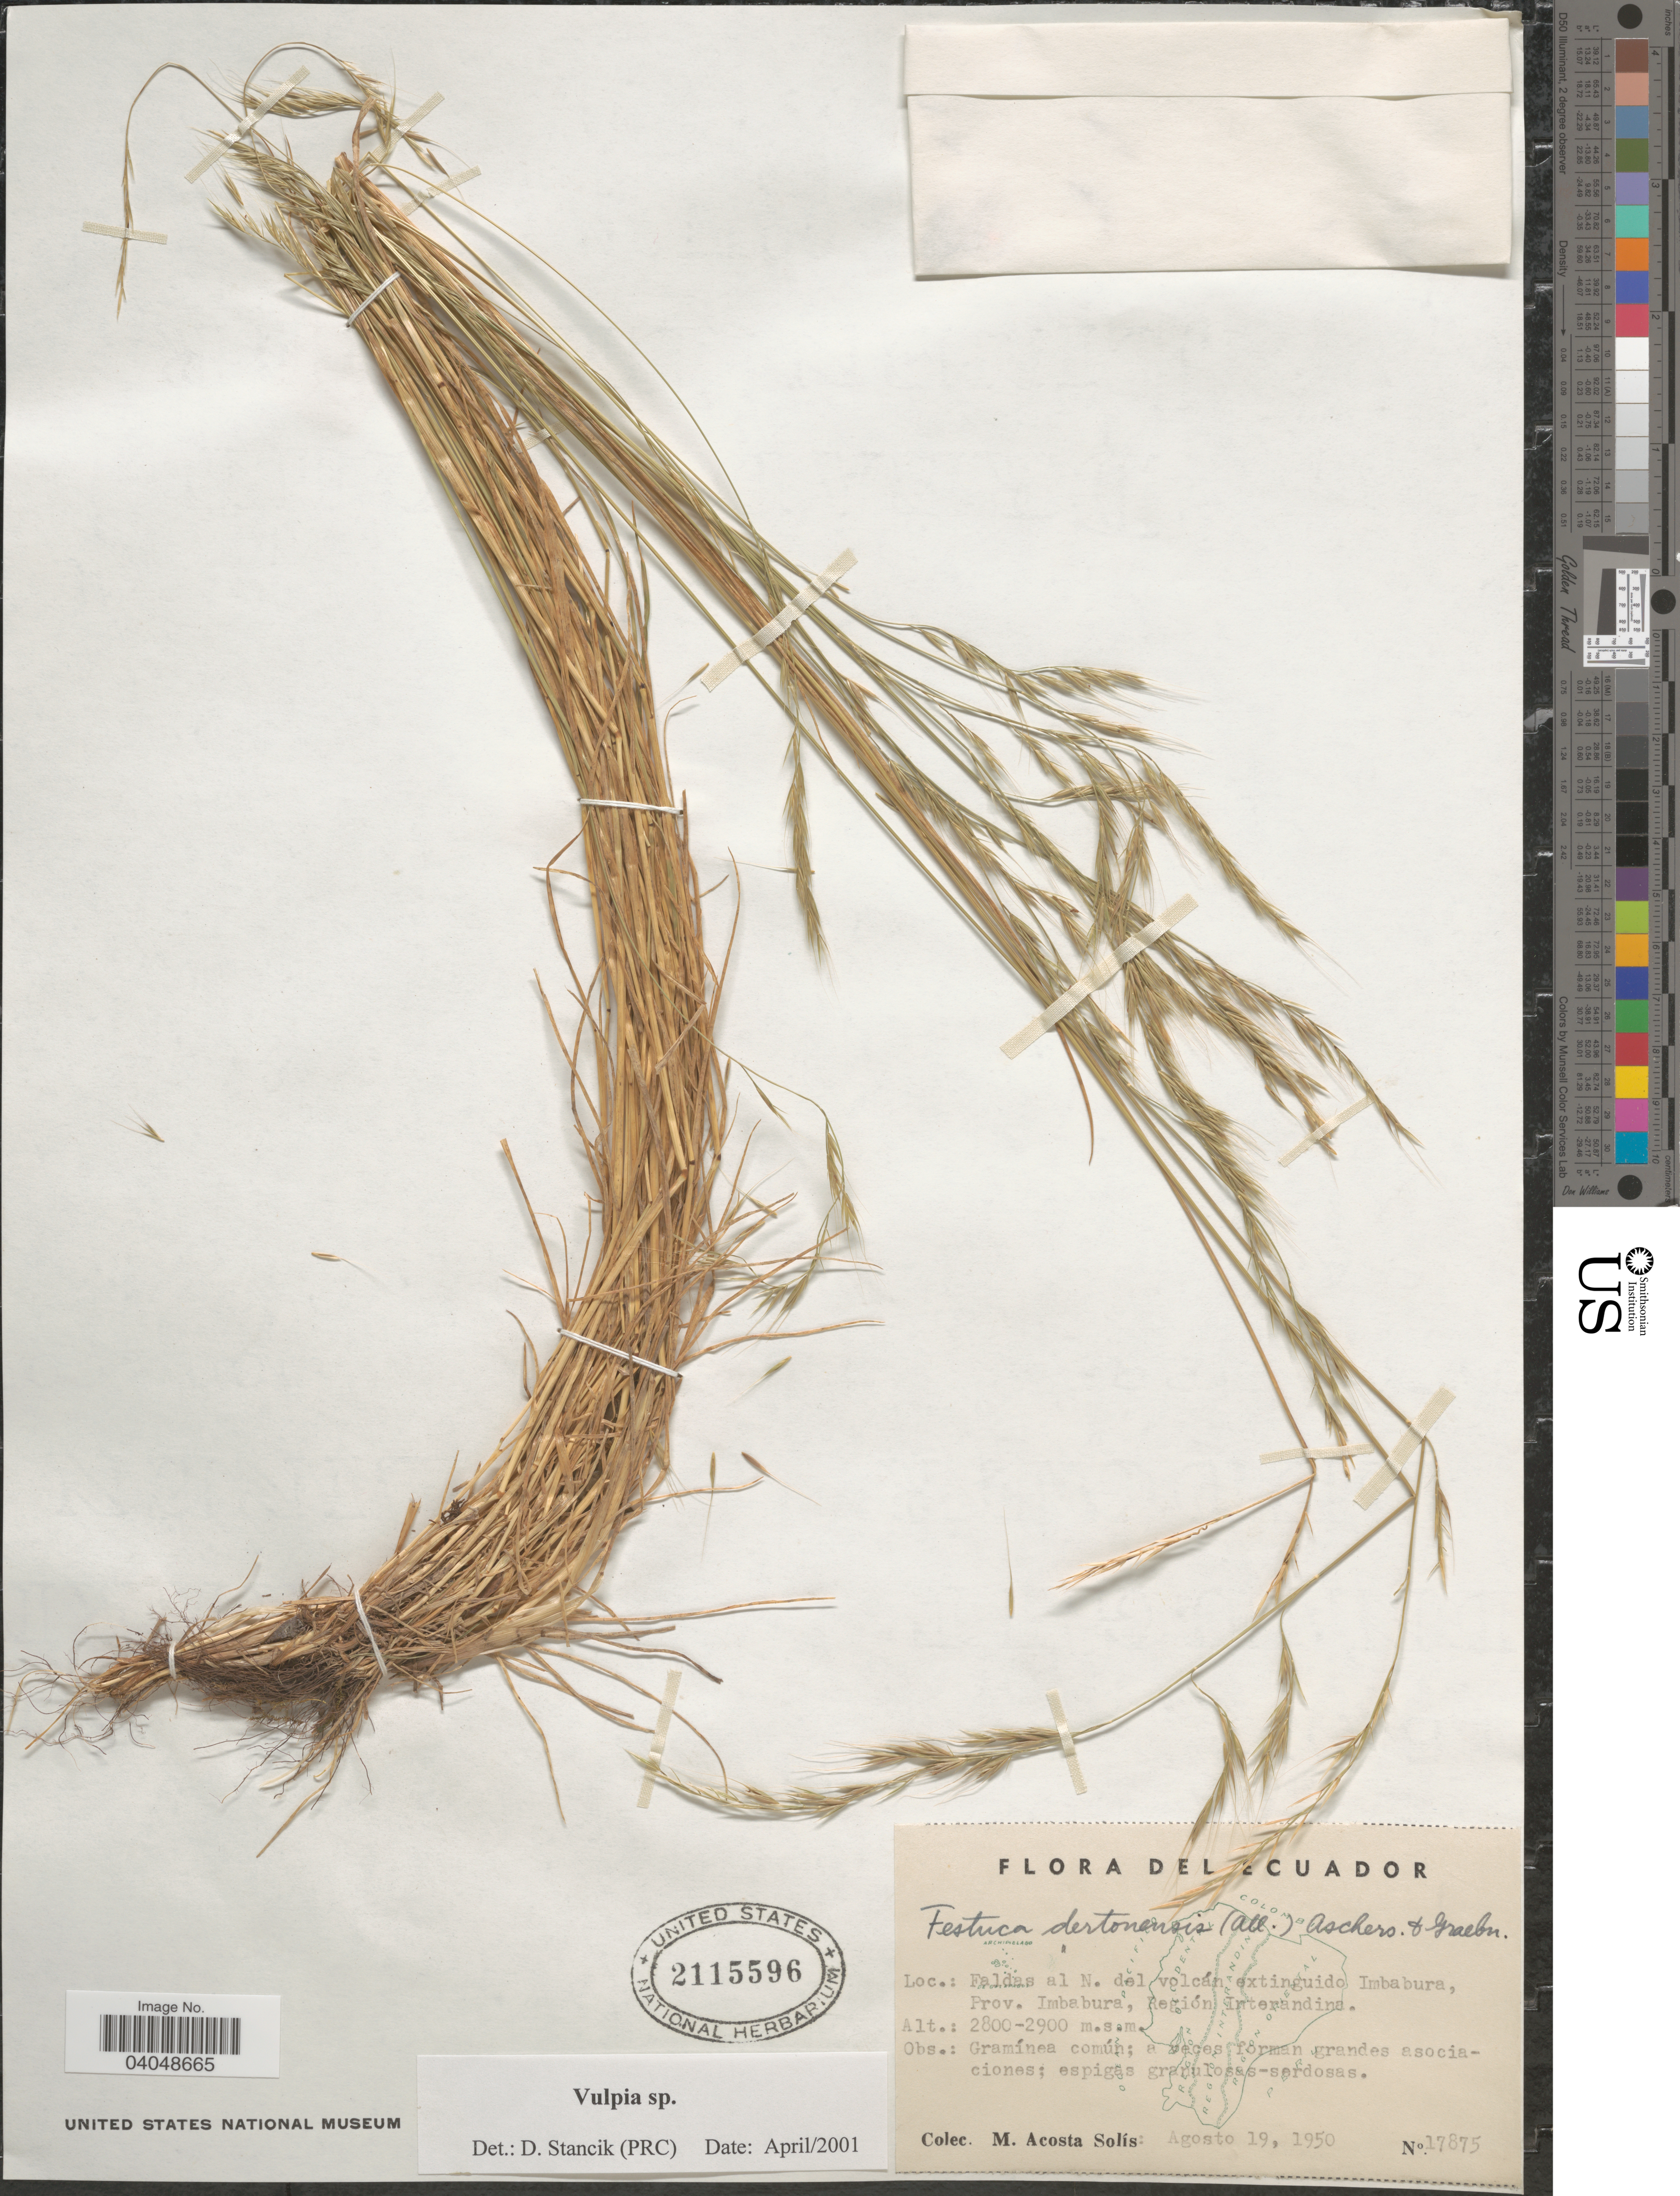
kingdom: Plantae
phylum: Tracheophyta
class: Liliopsida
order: Poales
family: Poaceae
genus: Festuca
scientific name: Festuca sp.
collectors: M. Acosta Solis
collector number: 17875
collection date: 1950-08-19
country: Ecuador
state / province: Imbabura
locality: Faldas al N. del volcán extinguido Imbabura, Región Interandina.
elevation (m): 2800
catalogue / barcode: US 2115596